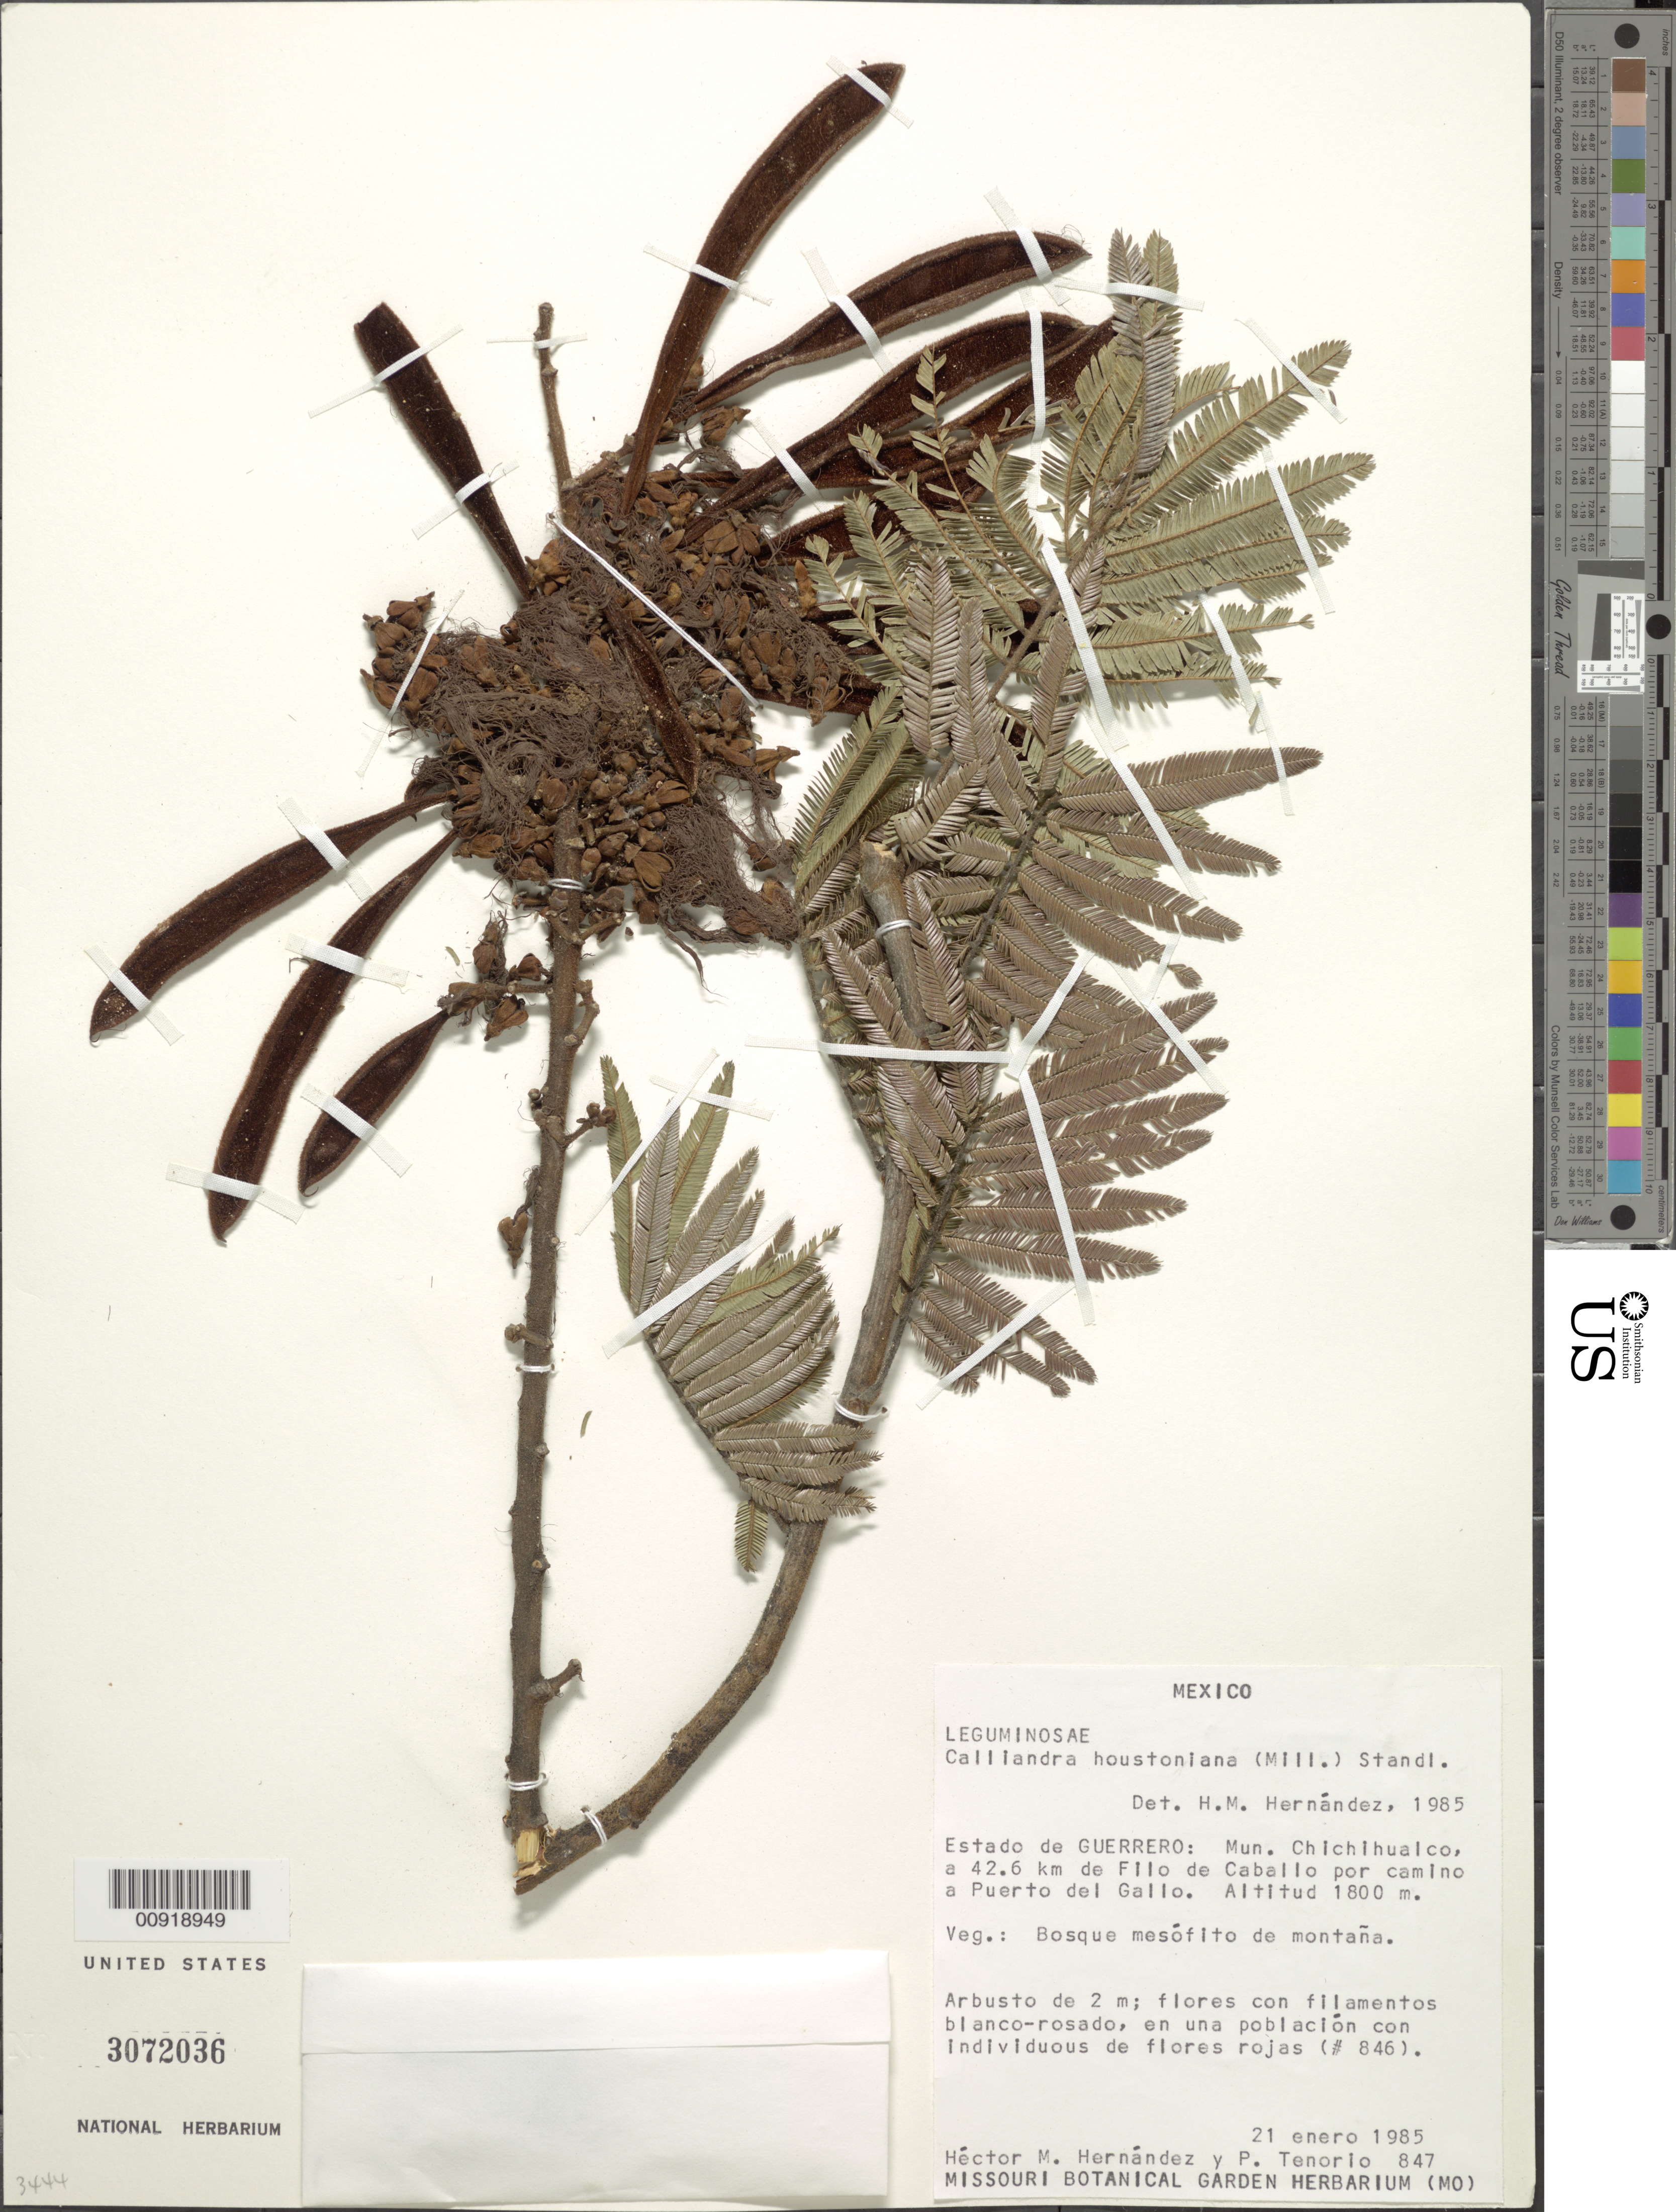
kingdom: Plantae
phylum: Tracheophyta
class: Magnoliopsida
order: Fabales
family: Fabaceae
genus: Calliandra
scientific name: Calliandra houstoniana var. houstoniana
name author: (Mill.) Standl.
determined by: Strong, Mark T., (BOT), Smithsonian Institution - National Museum of Natural History (UNITED STATES)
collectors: H. M. Hernandez & Tenorio, P.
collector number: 847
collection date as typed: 21 Jan 1985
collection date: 1985-01-21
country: Mexico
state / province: Guerrero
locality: Estado de Guerrero: Mun. Chichihualco, a 42.6 km. de Filo de Caballo por camino a Puerto del Gallo.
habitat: Bosque mesófito de montaña.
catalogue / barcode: US 3072036